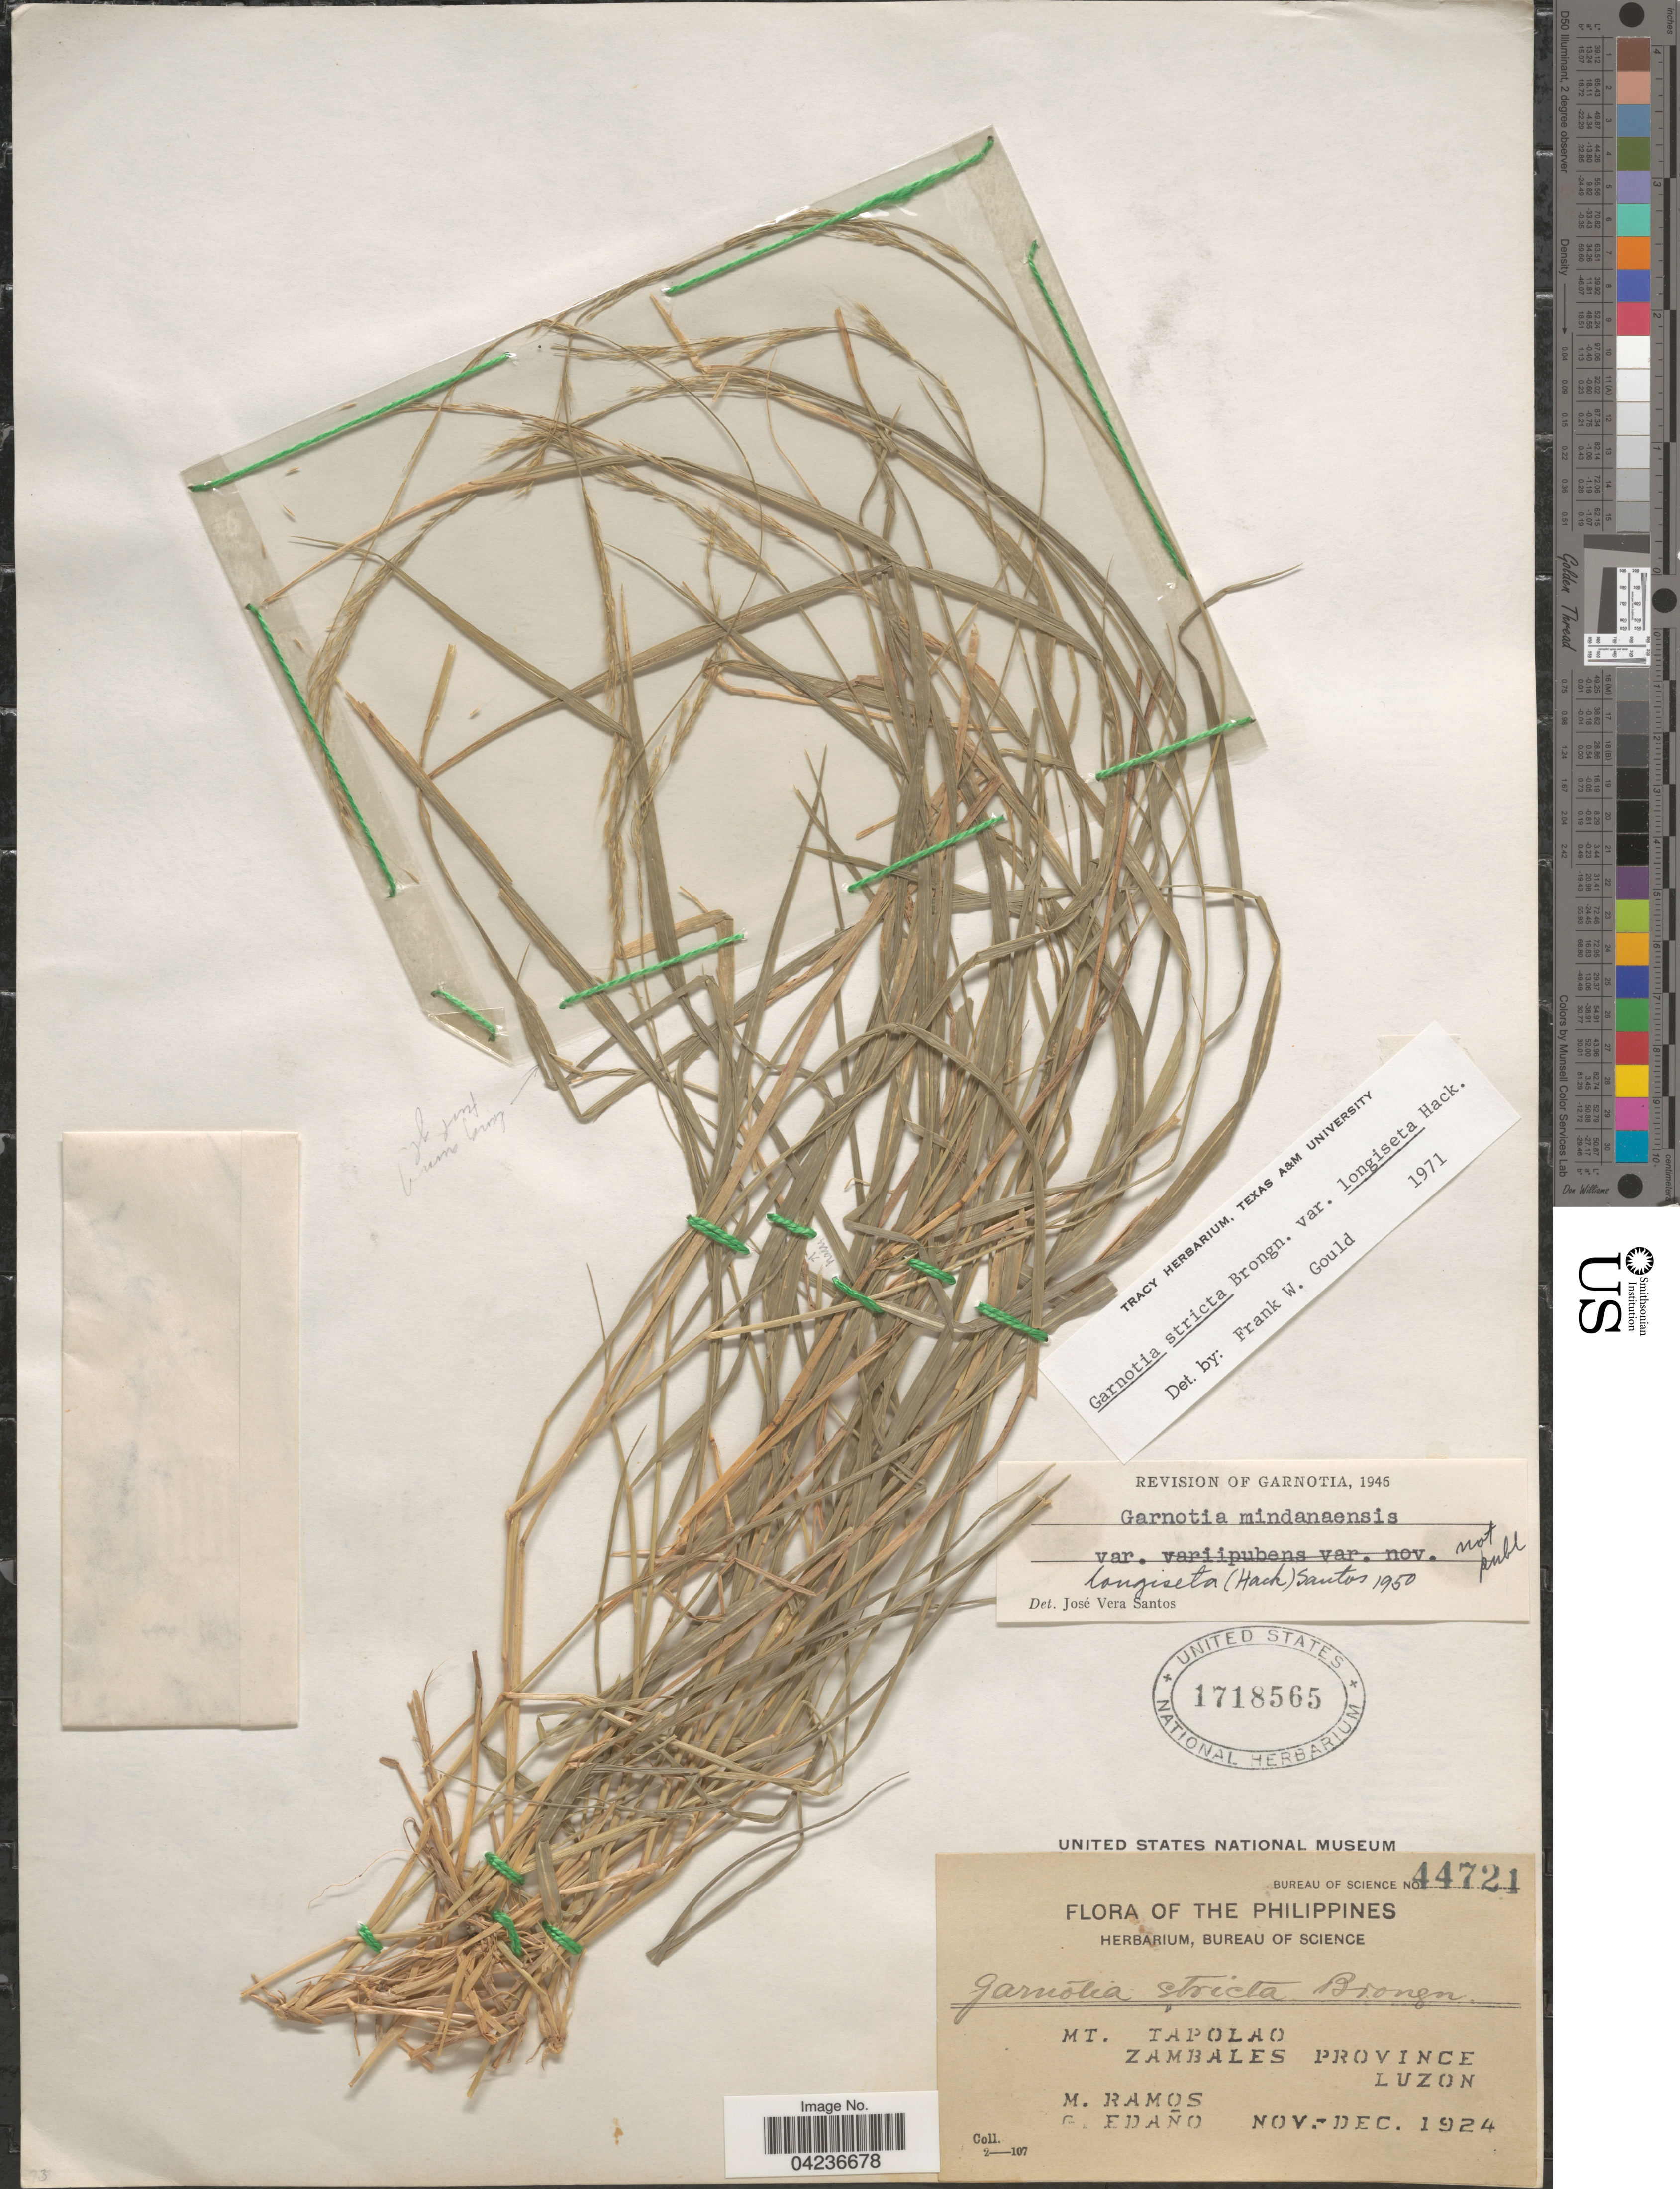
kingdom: Plantae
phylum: Tracheophyta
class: Liliopsida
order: Poales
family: Poaceae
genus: Garnotia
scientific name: Garnotia stricta var. longiseta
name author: Hack. in Kneuck.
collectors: M. Ramos & G. Edaño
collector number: Bureau of Science 44721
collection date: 1924-11/1924-12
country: Philippines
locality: Mt. Tapolao. Zambales Province.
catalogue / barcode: US 1718565